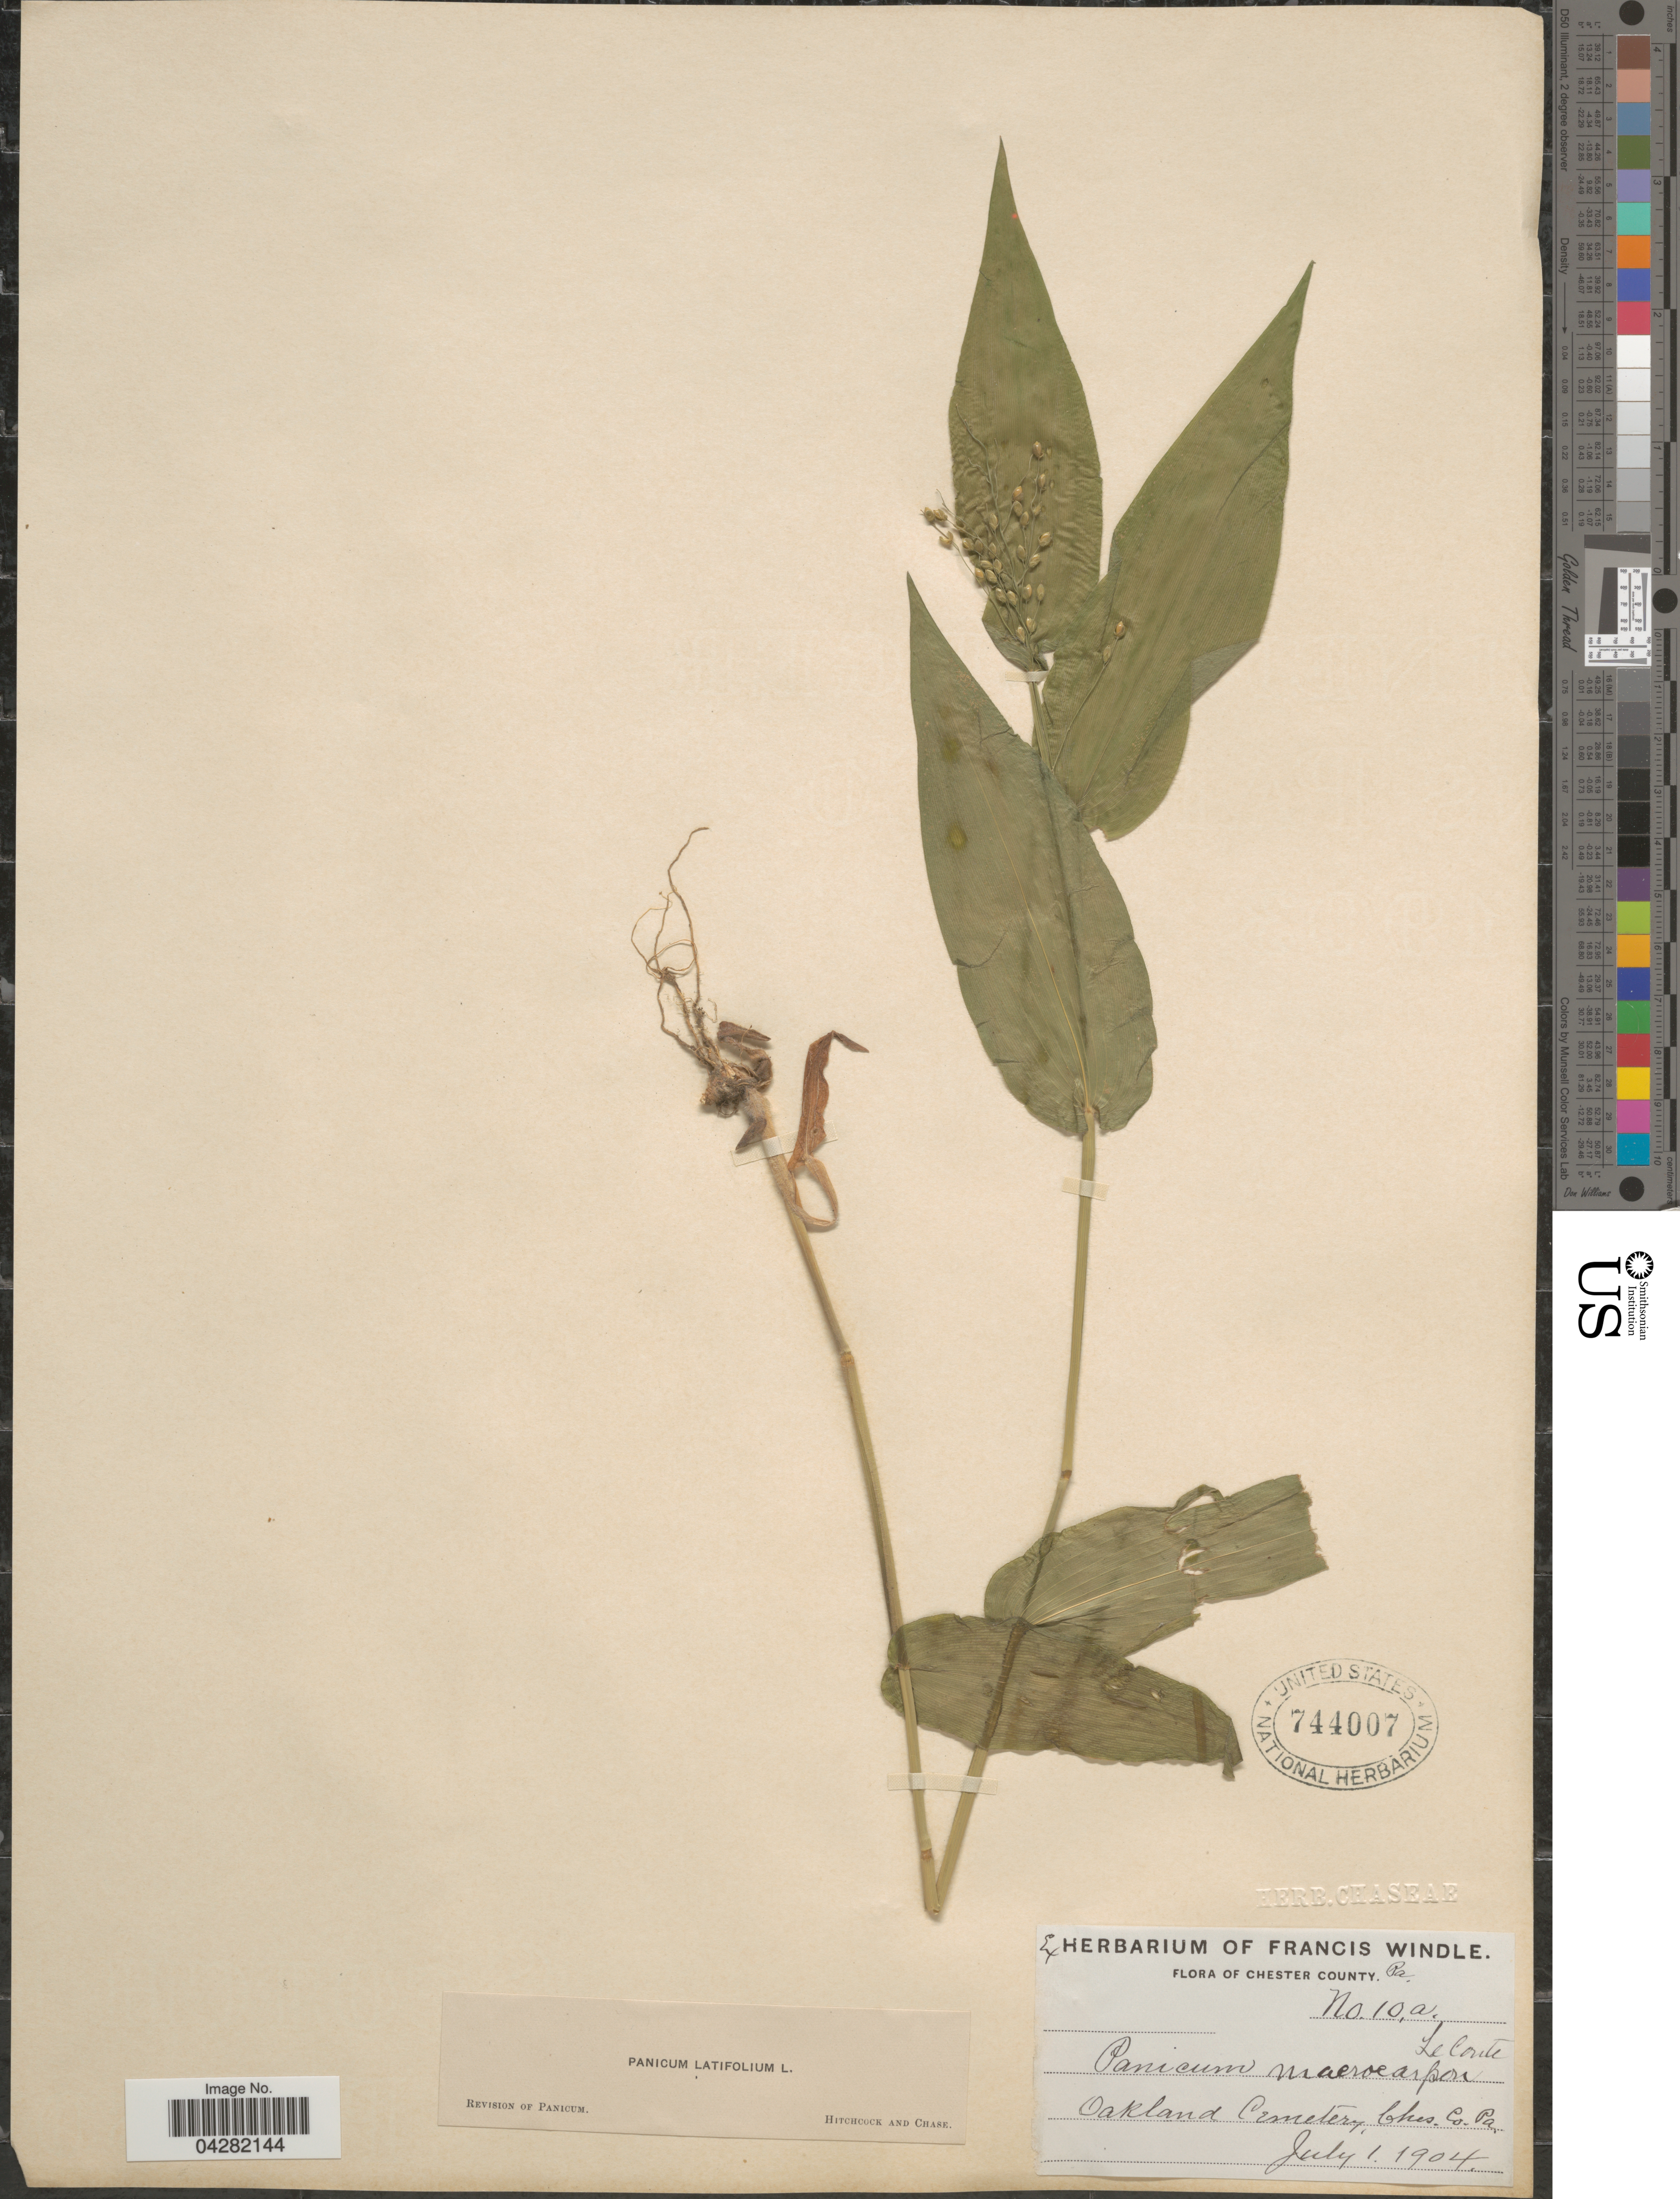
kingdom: Plantae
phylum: Tracheophyta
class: Liliopsida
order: Poales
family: Poaceae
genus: Dichanthelium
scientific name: Dichanthelium latifolium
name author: (L.) Harvill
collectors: ex herb. F. Windle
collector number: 10a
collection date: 1904-07-01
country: United States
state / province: Pennsylvania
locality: Chester County. Oakland Cemetery, Ches. Co.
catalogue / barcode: US 744007